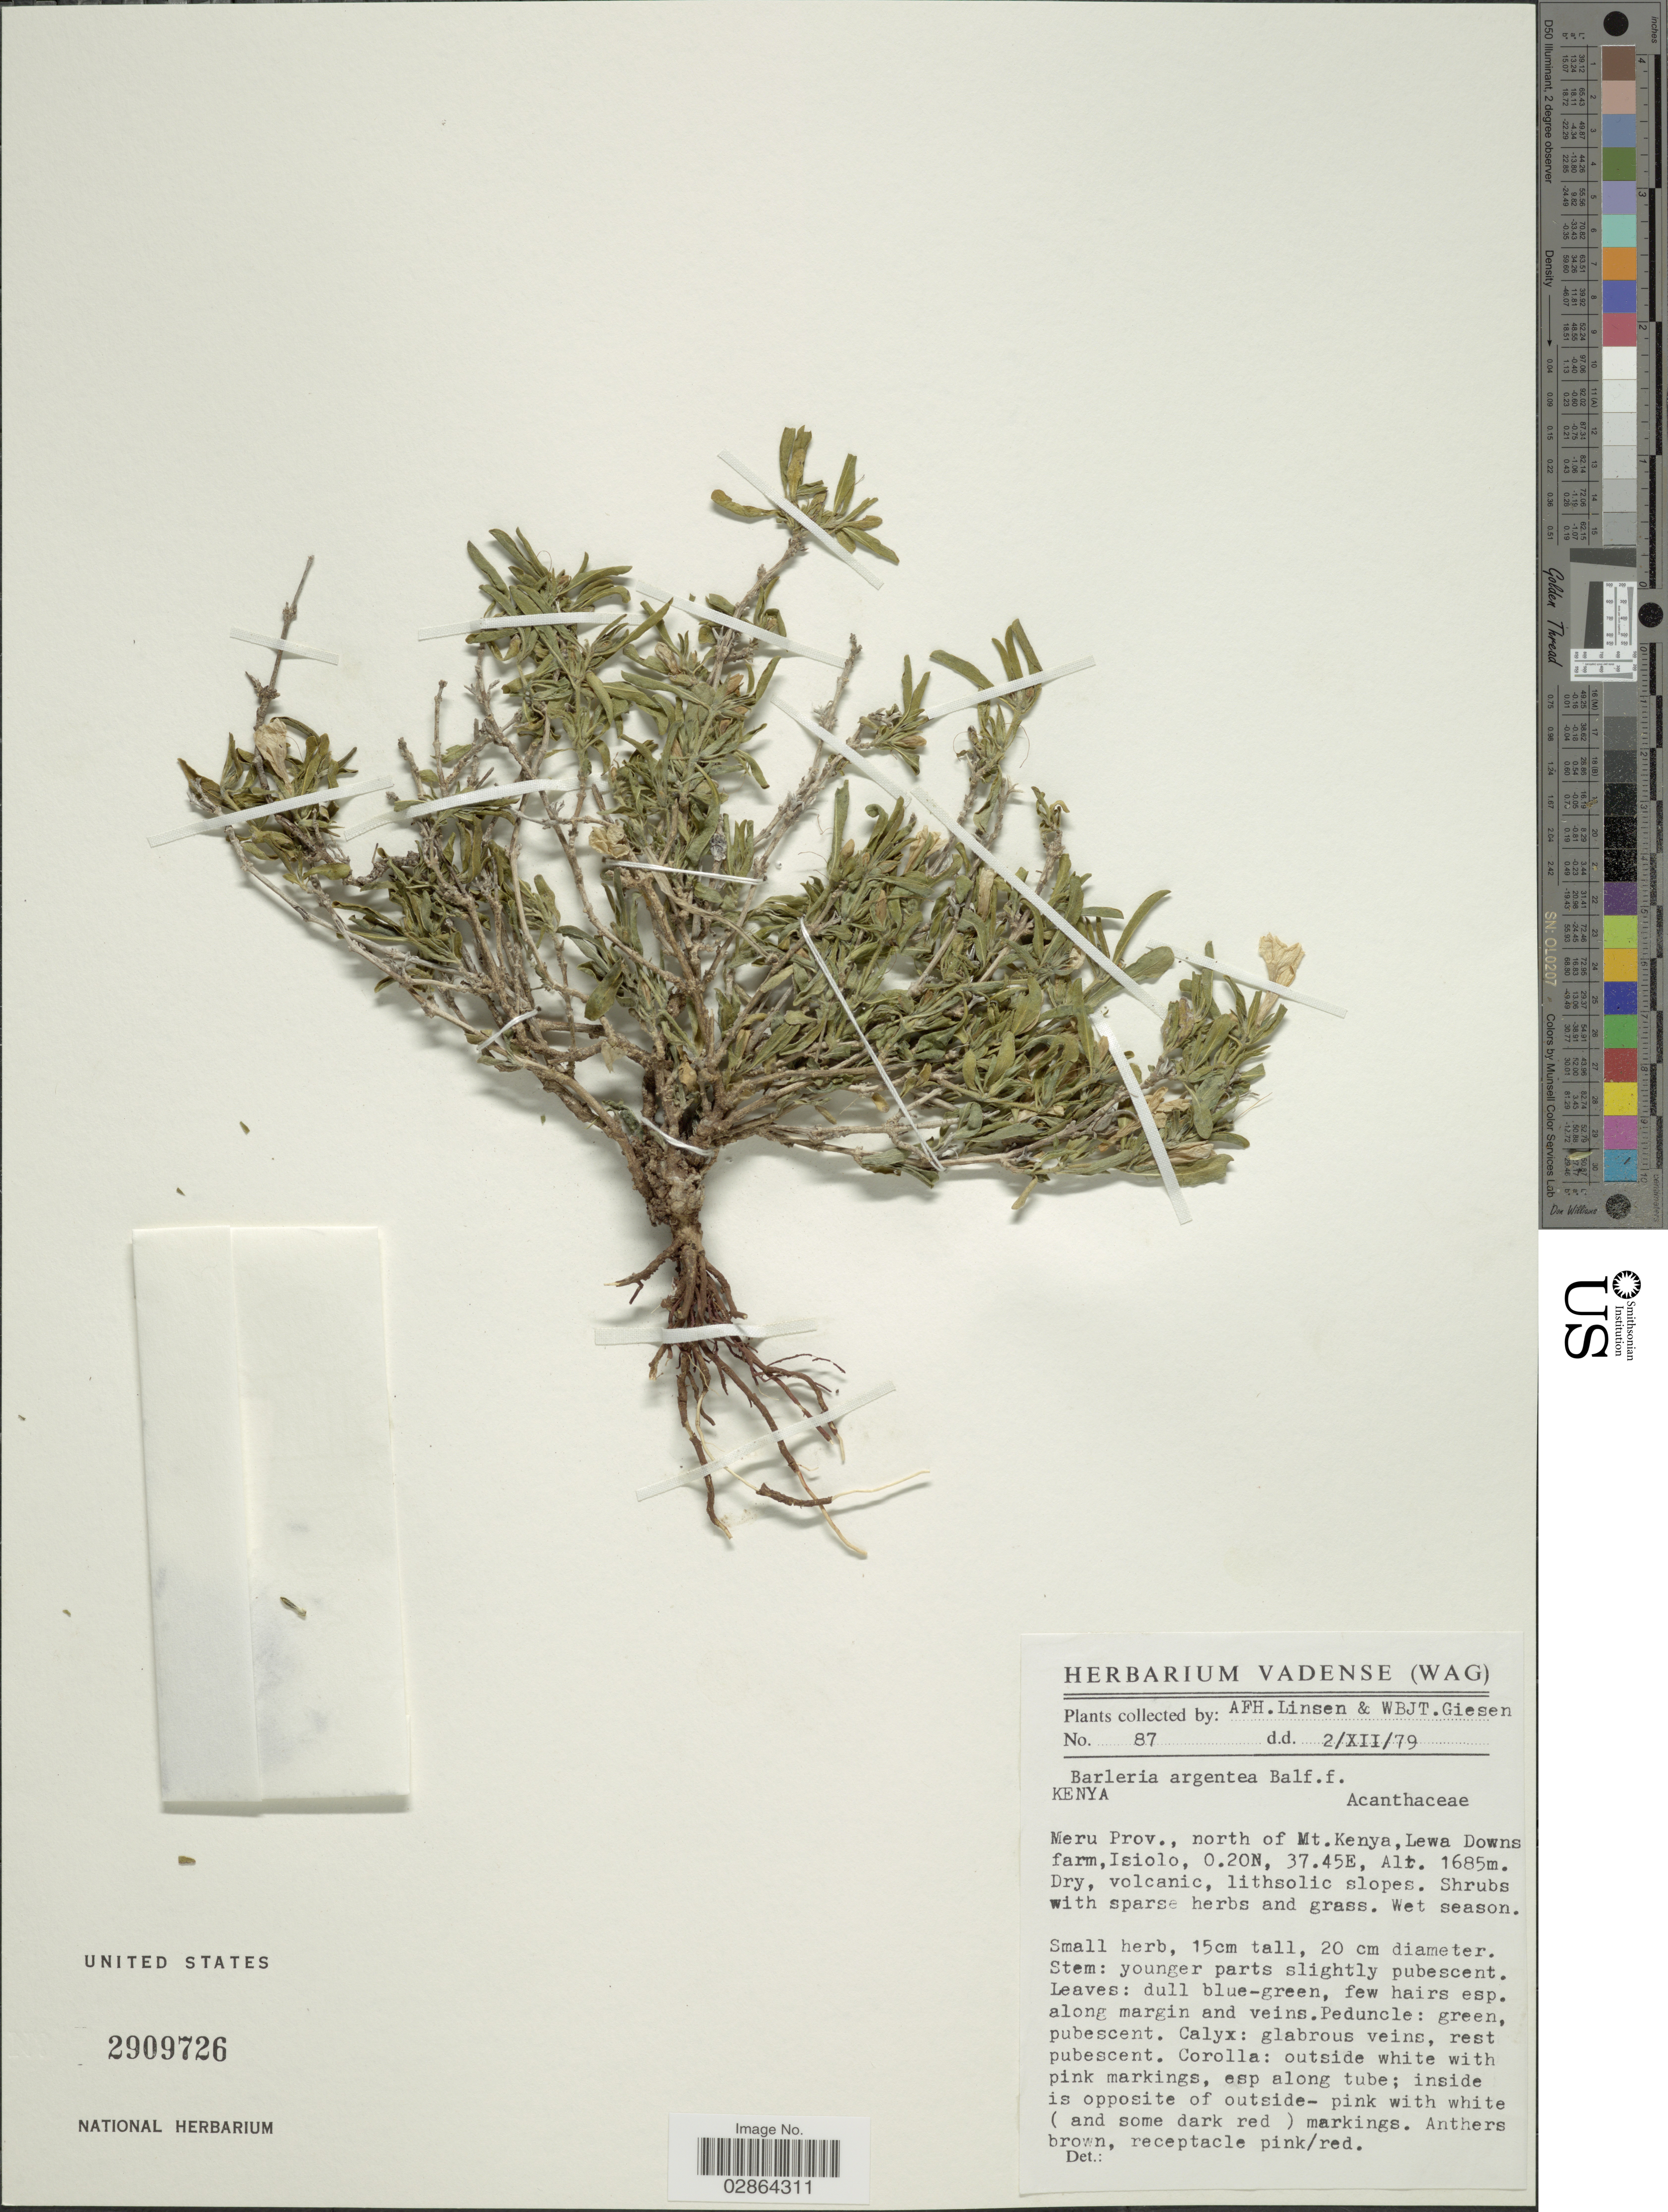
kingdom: Plantae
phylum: Tracheophyta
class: Magnoliopsida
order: Lamiales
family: Acanthaceae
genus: Barleria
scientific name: Barleria argentea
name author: Balf. f.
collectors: A. Linsen & W. Giesen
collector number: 88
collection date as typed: Transcribed d/m/y: 2/12/79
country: Kenya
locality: Meru Prov., north of Mt. Kenya, Lewa Downs farm, Isiolo.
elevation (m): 1685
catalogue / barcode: US 2909726